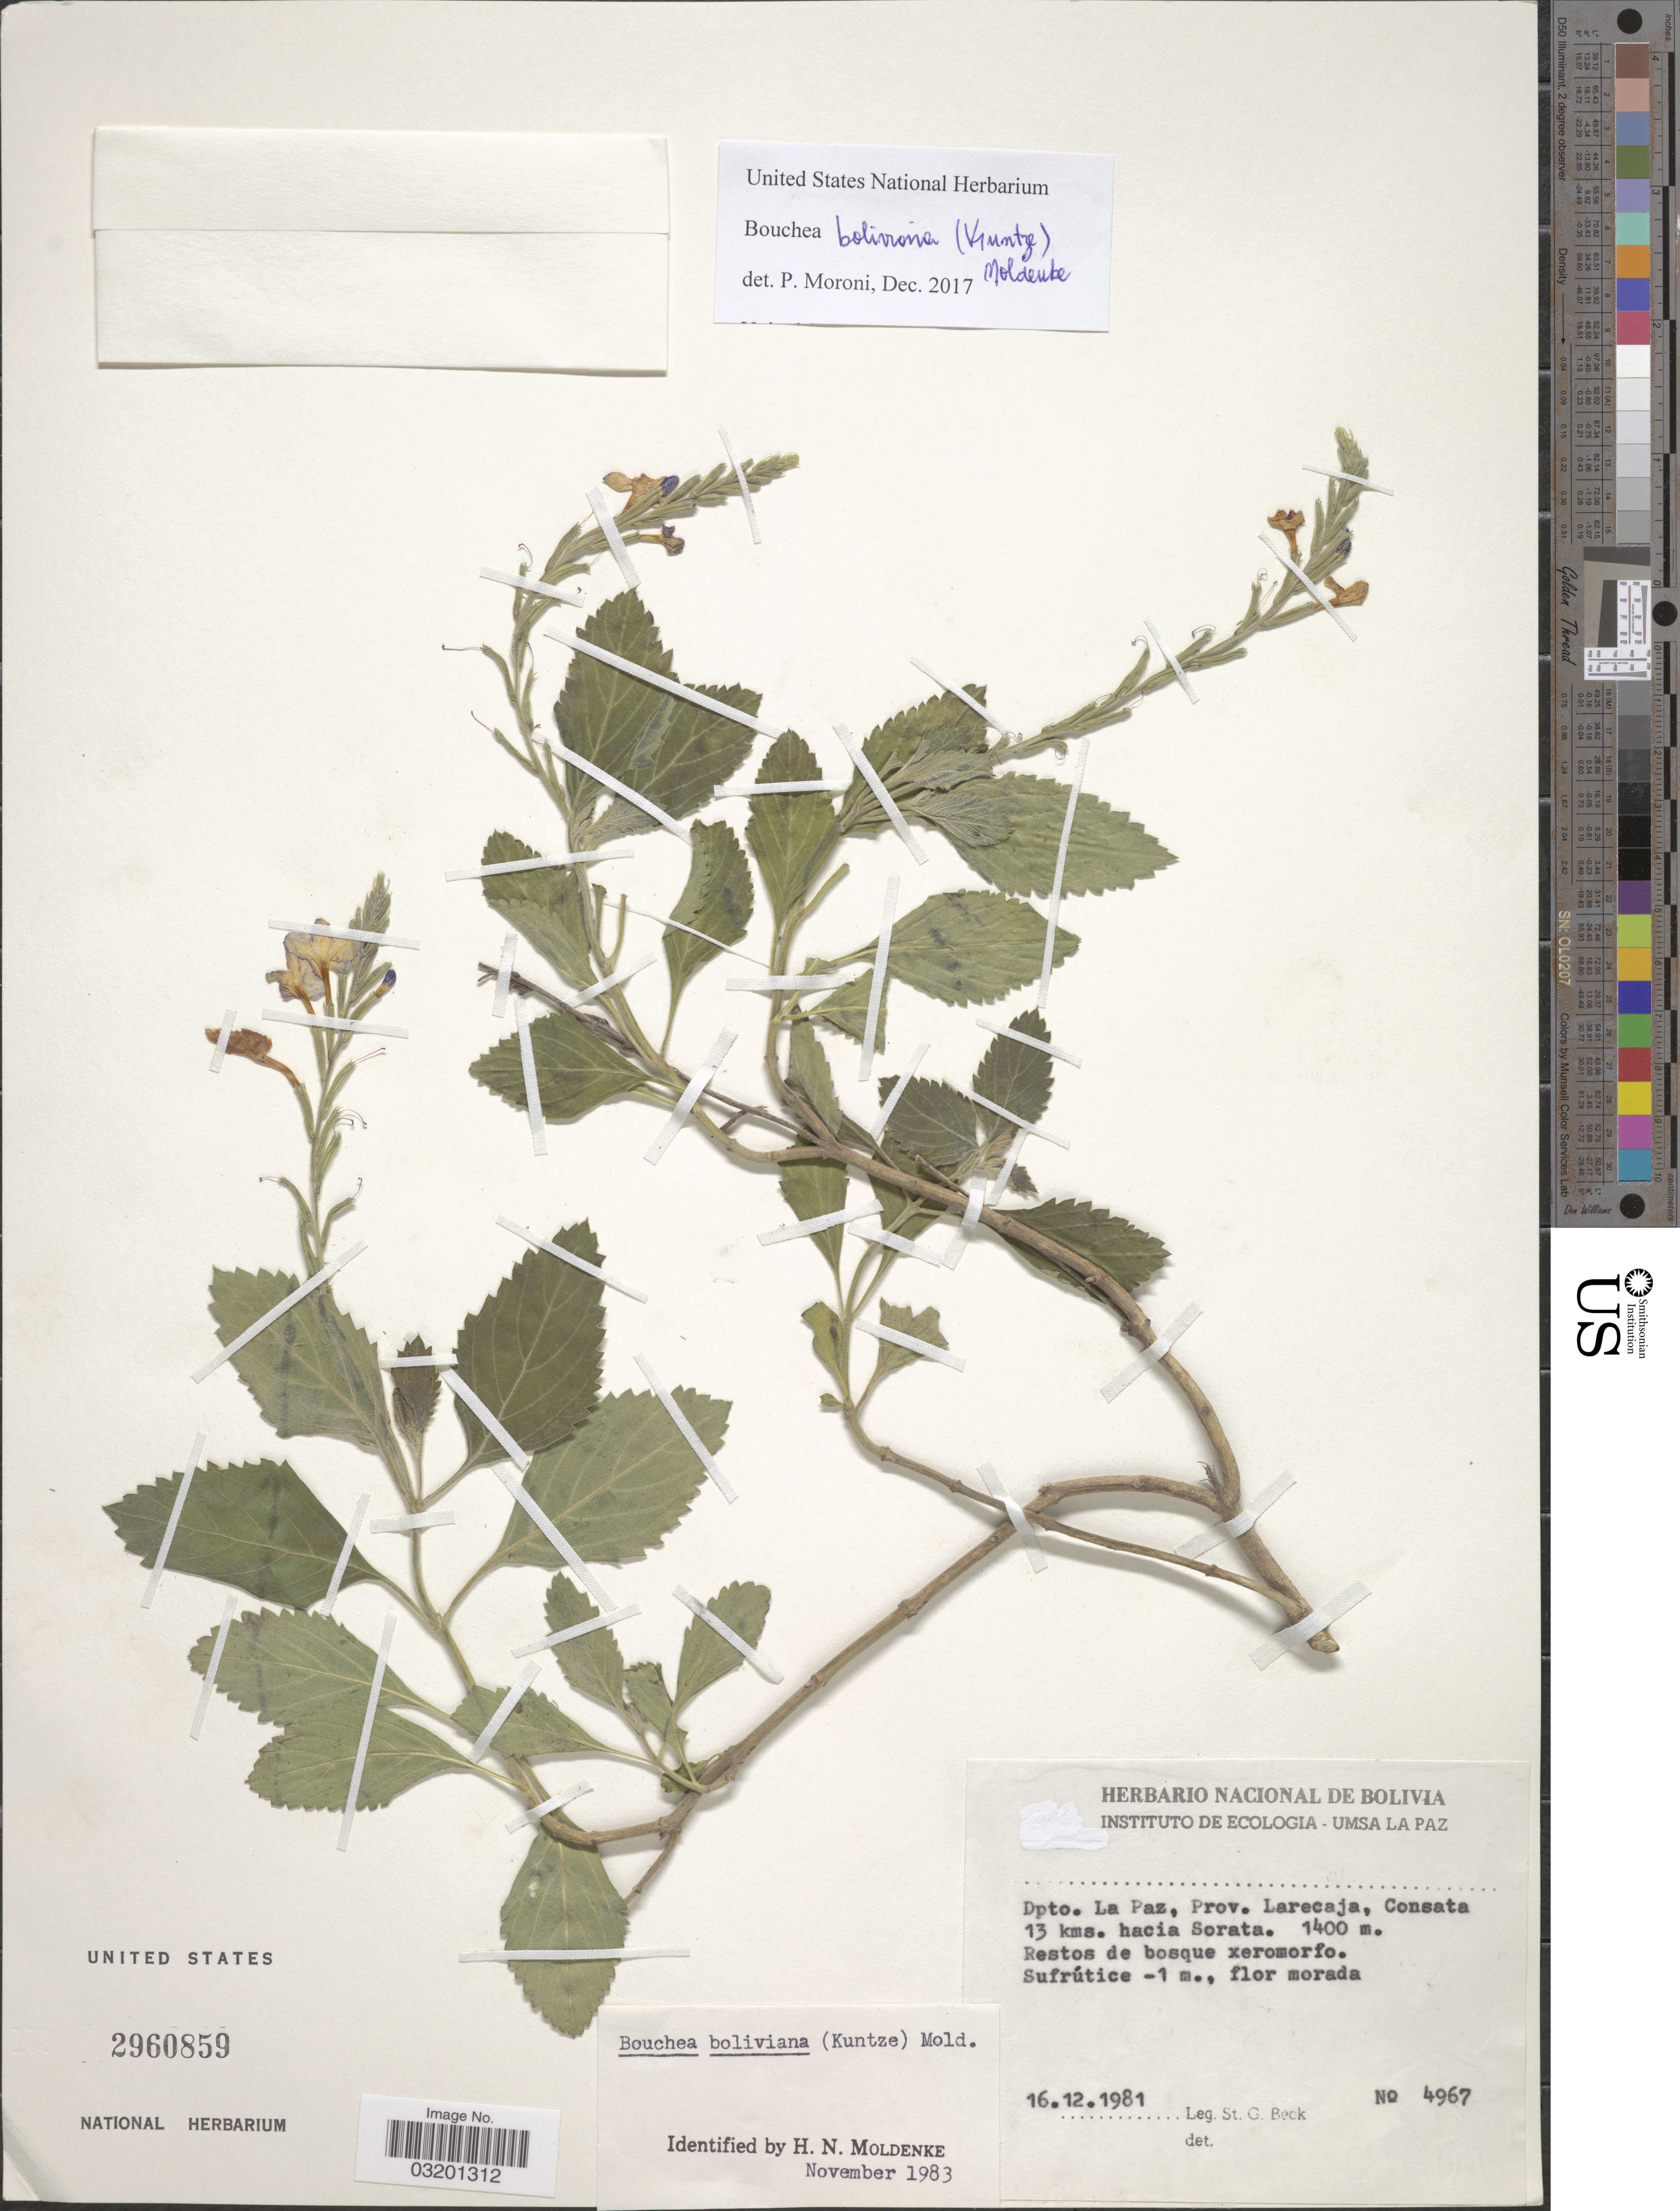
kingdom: Plantae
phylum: Tracheophyta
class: Magnoliopsida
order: Lamiales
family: Verbenaceae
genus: Bouchea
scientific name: Bouchea boliviana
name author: (Kuntze) Moldenke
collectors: S. G. Beck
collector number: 4967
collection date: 1981-12-16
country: Bolivia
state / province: La Paz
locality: Dpto. La Paz, Prov. Larecaja, Consata 13 kms. hacia Sorata.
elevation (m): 1400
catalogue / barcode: US 2960859